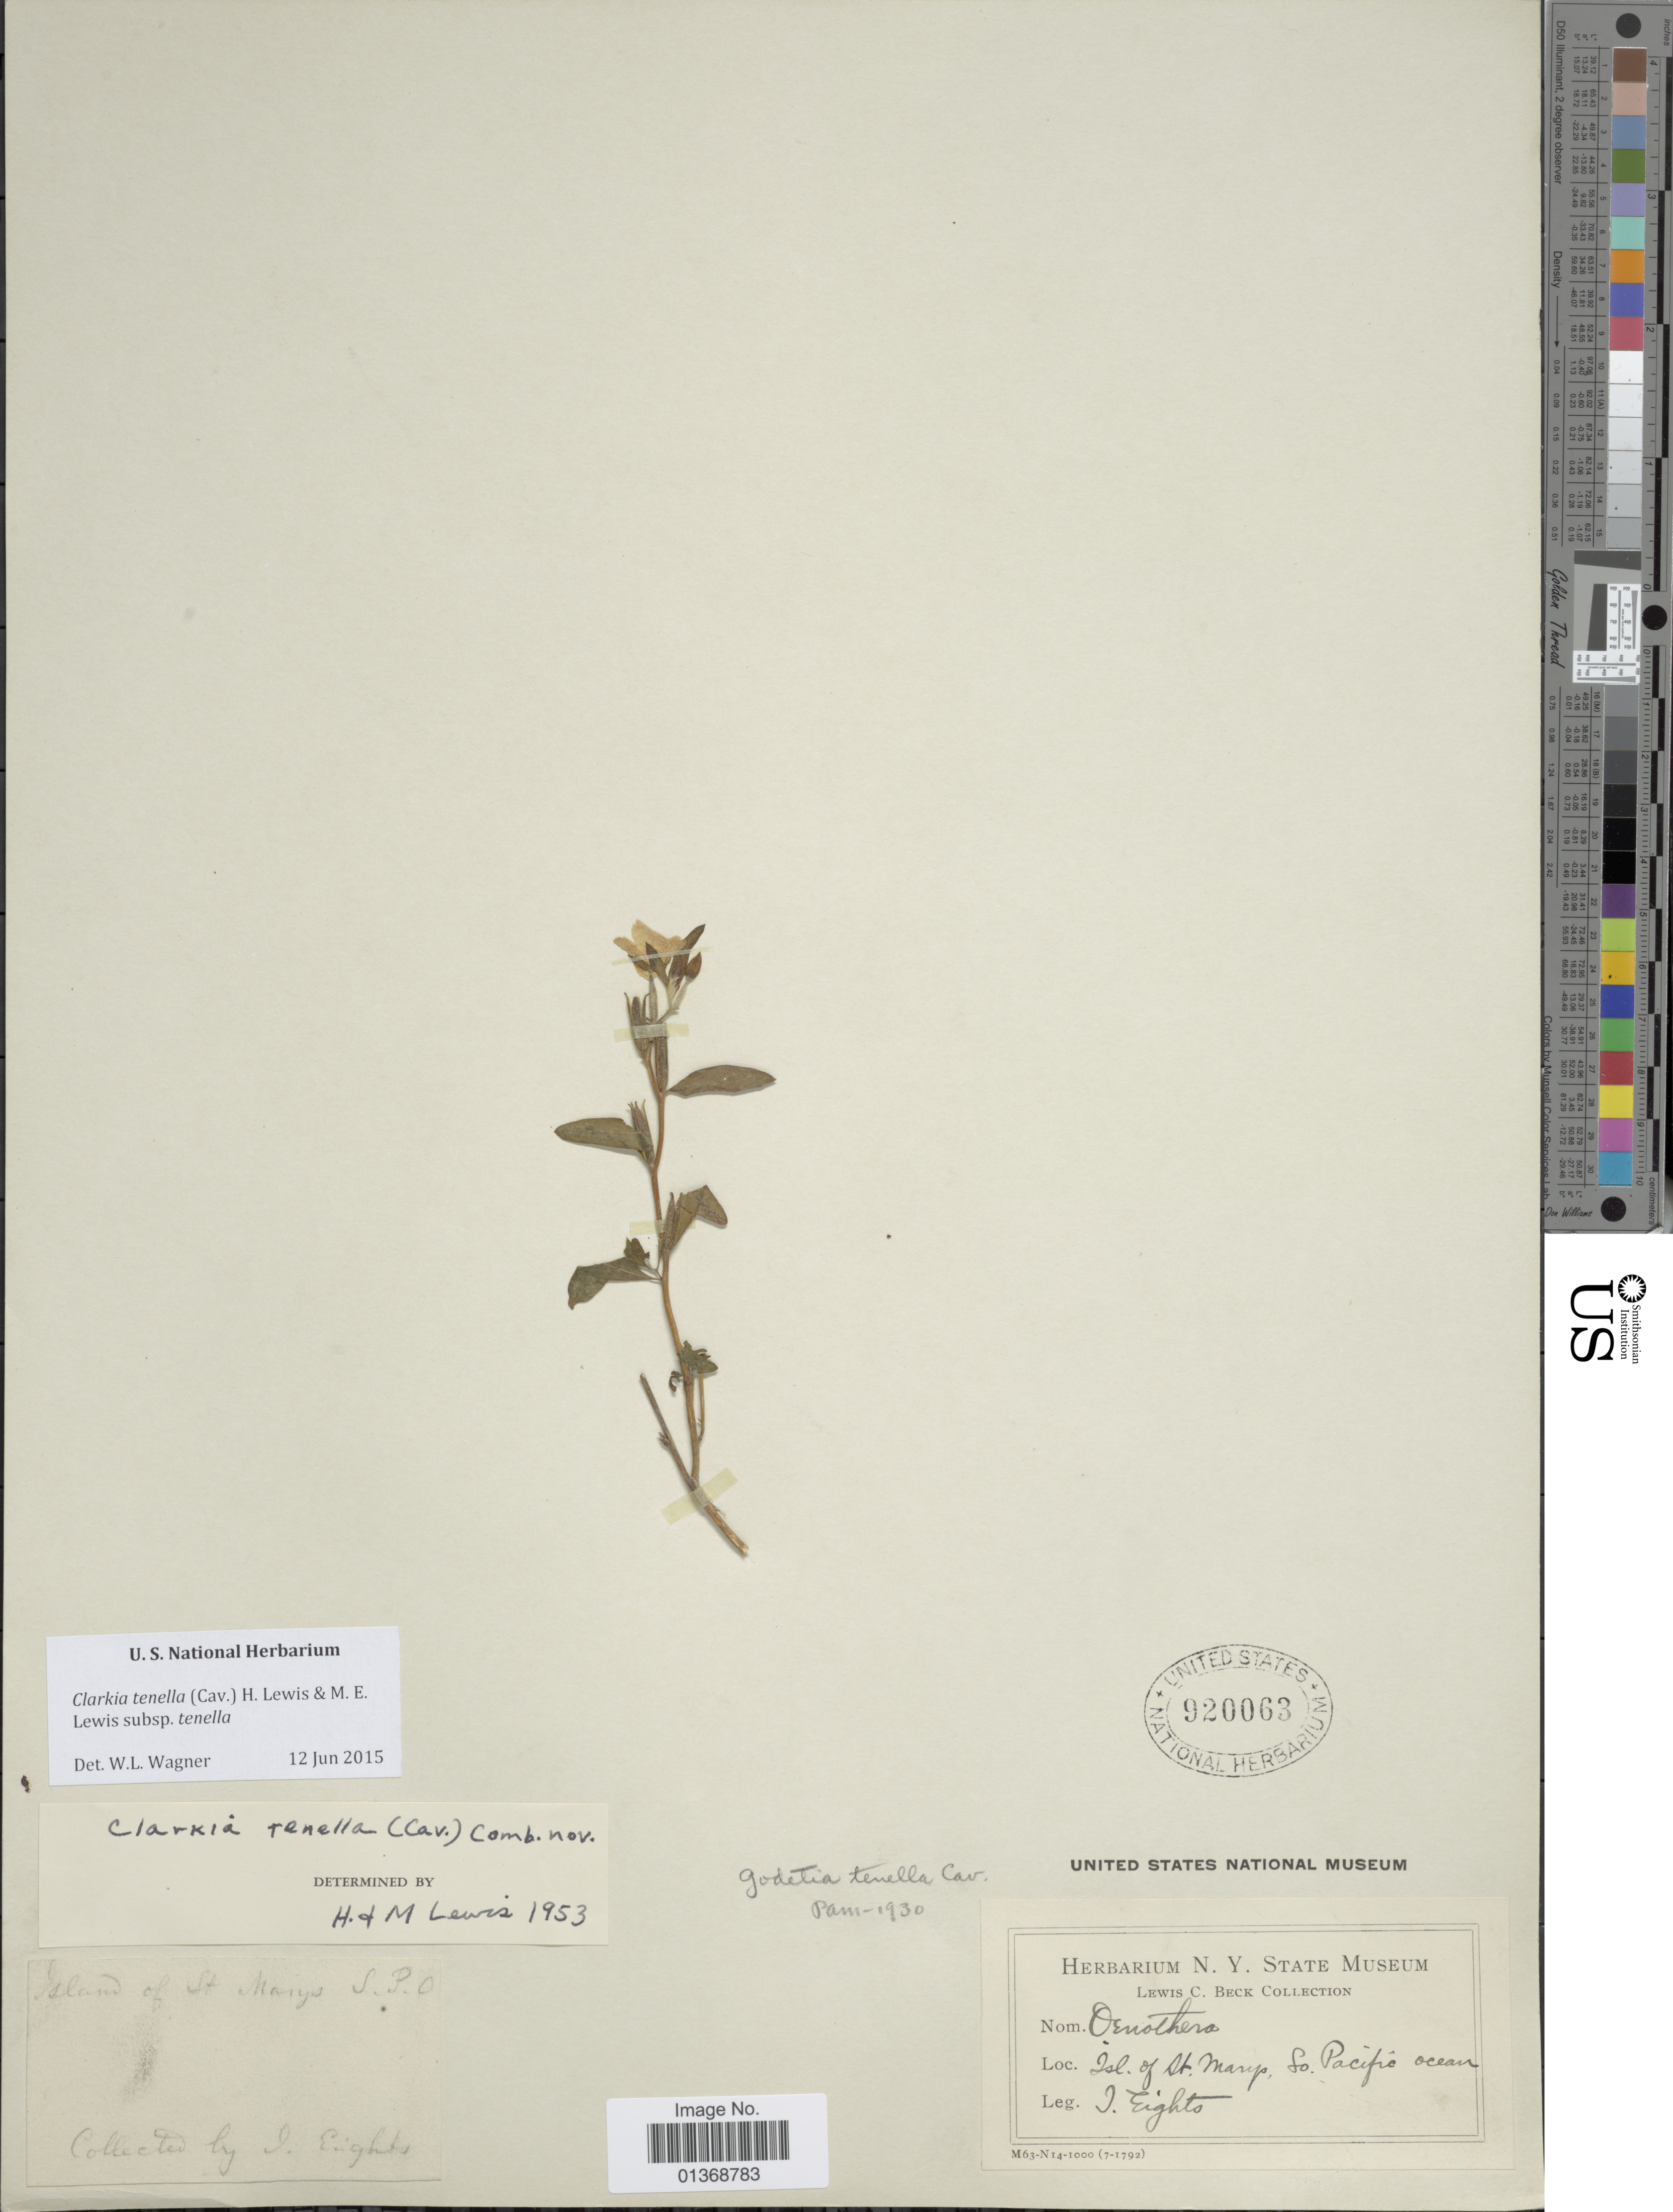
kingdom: Plantae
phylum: Tracheophyta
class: Magnoliopsida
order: Myrtales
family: Onagraceae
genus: Clarkia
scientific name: Clarkia tenella subsp. tenella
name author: (Cav.) F. H. Lewis & M.E. Lewis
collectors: J. Eights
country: Chile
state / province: Bio-Bío (VIII)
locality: Island of St. Mary's, So. Pacific ocean.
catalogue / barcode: US 920063